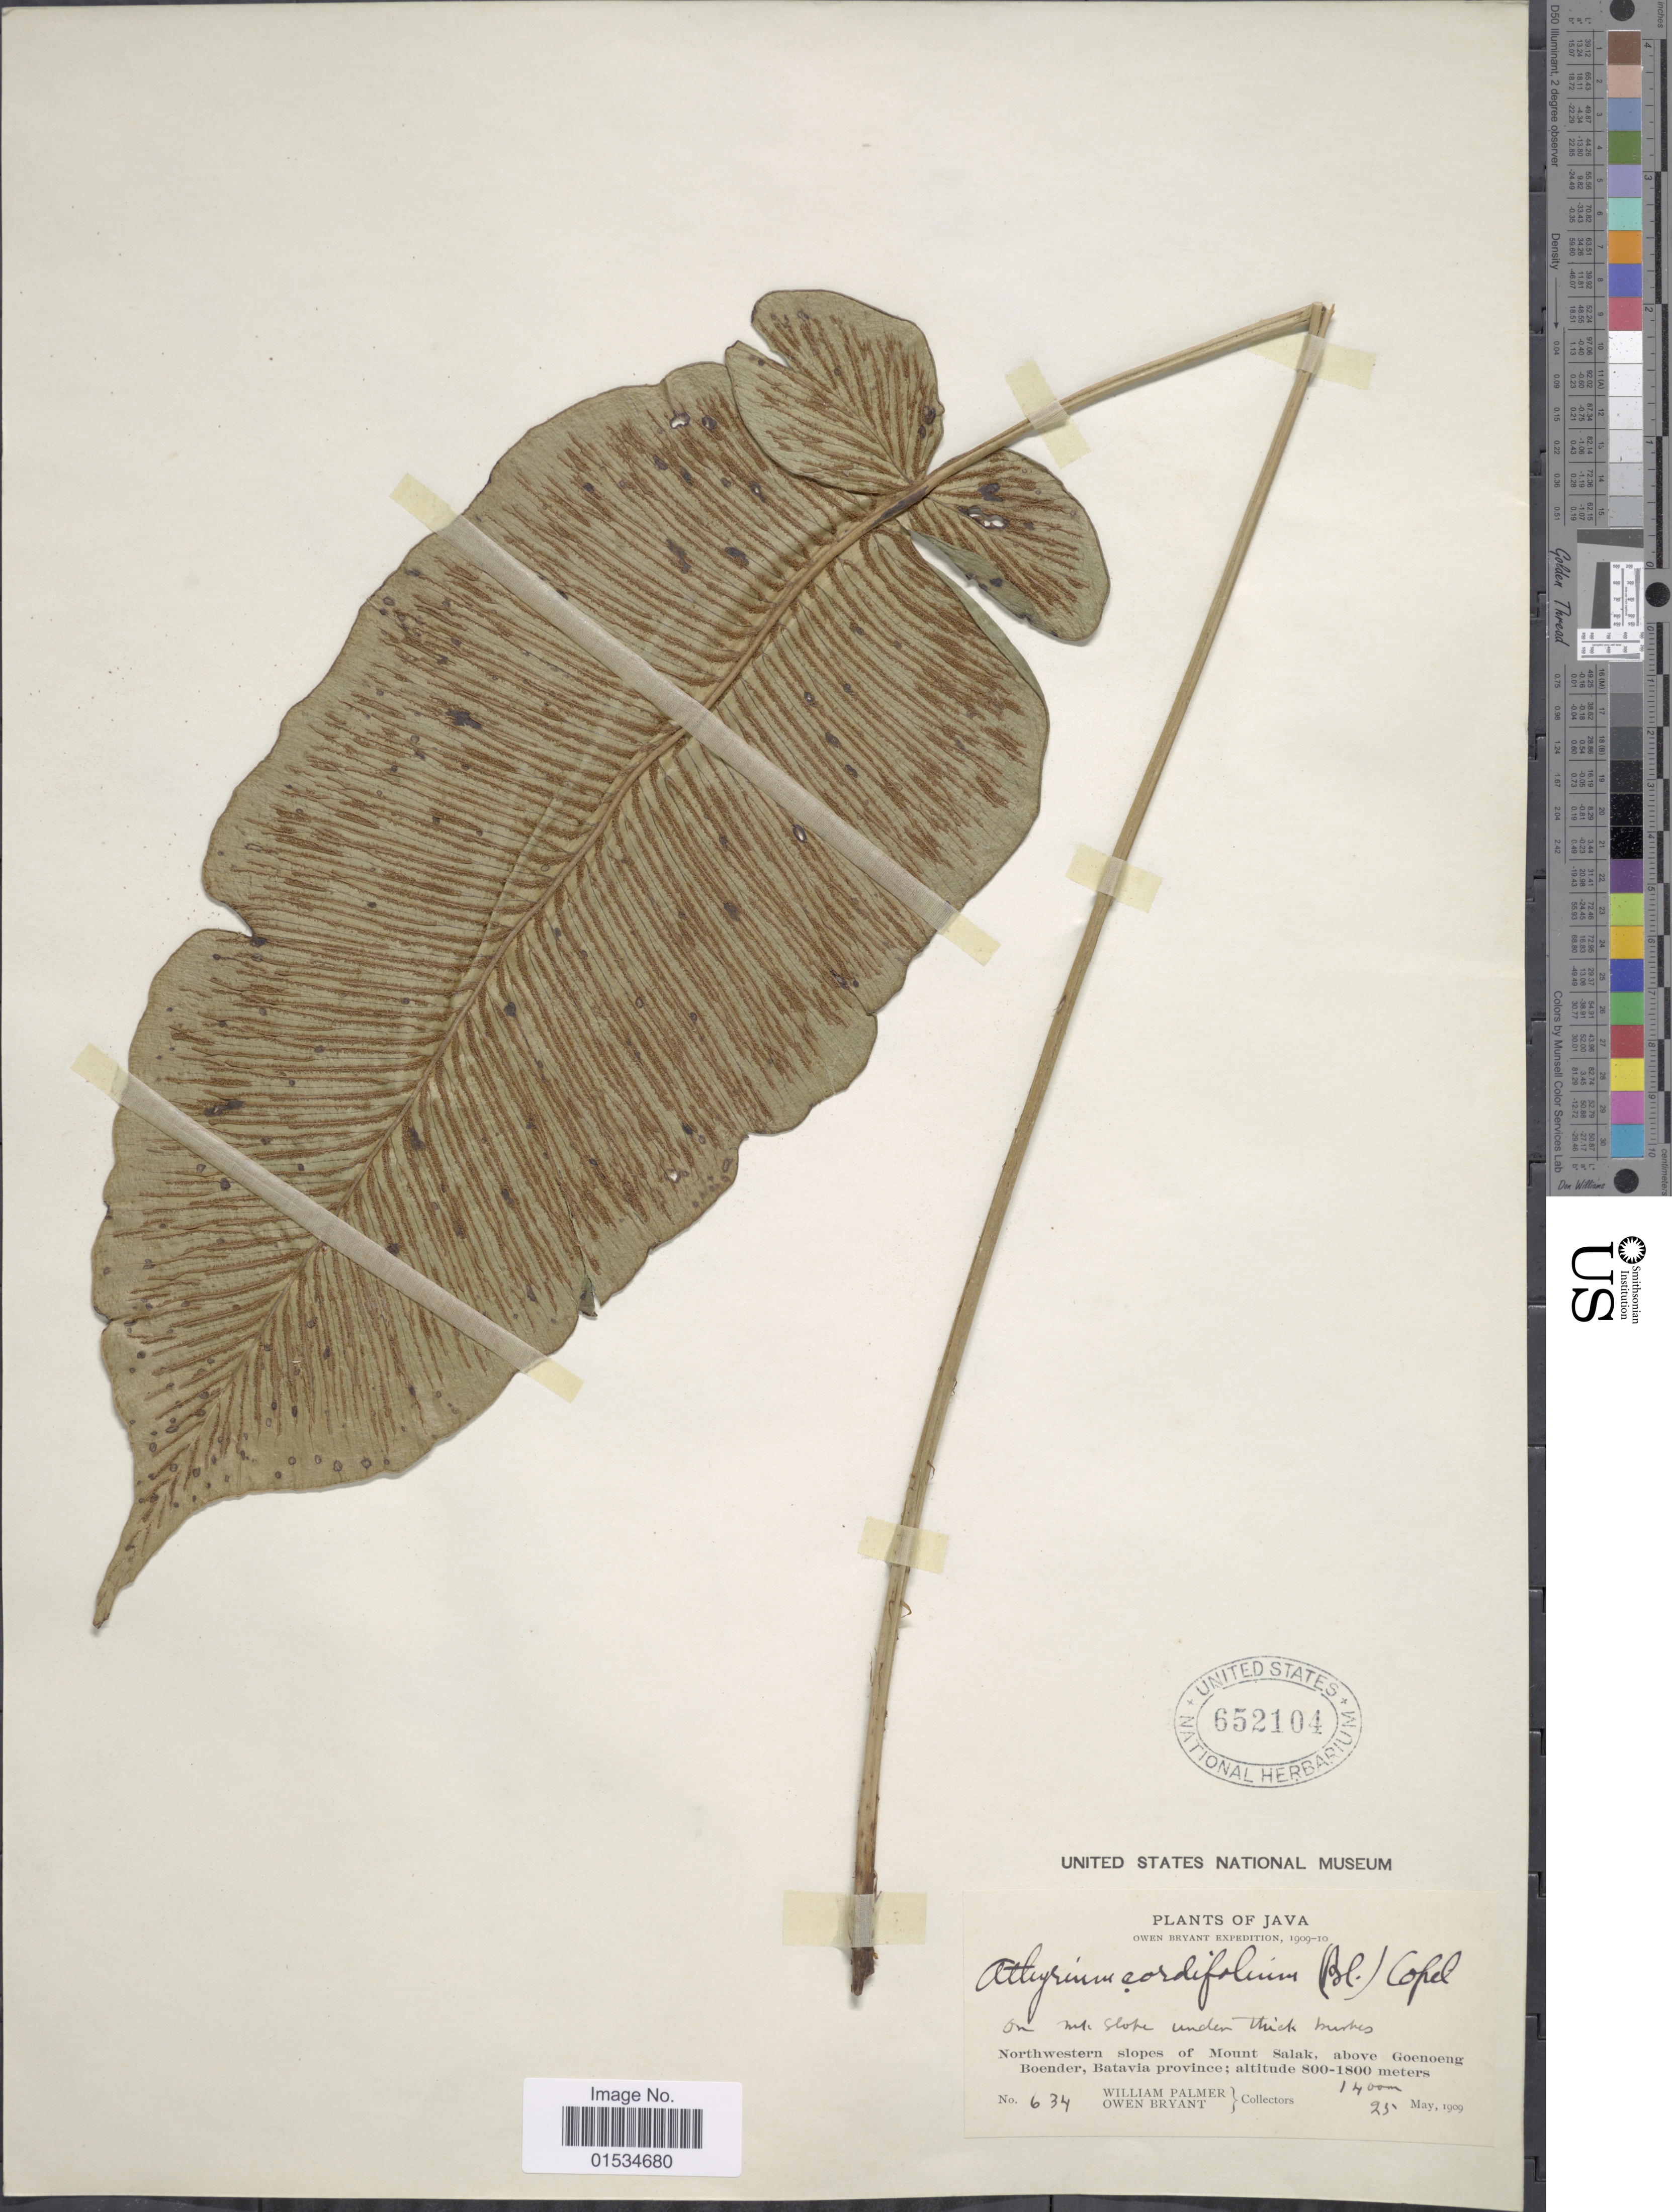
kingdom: Plantae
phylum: Tracheophyta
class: Polypodiopsida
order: Polypodiales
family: Athyriaceae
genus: Diplazium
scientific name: Diplazium cordifolium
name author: Blume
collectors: W. Palmer & O. Bryant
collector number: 634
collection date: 1909-05-25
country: Indonesia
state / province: Java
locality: On Mt. Slope under thick mucus, Northwestern slopes of Mount Salak, above Goenoeng Boender, Batavia Province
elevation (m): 1400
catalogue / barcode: US 652104